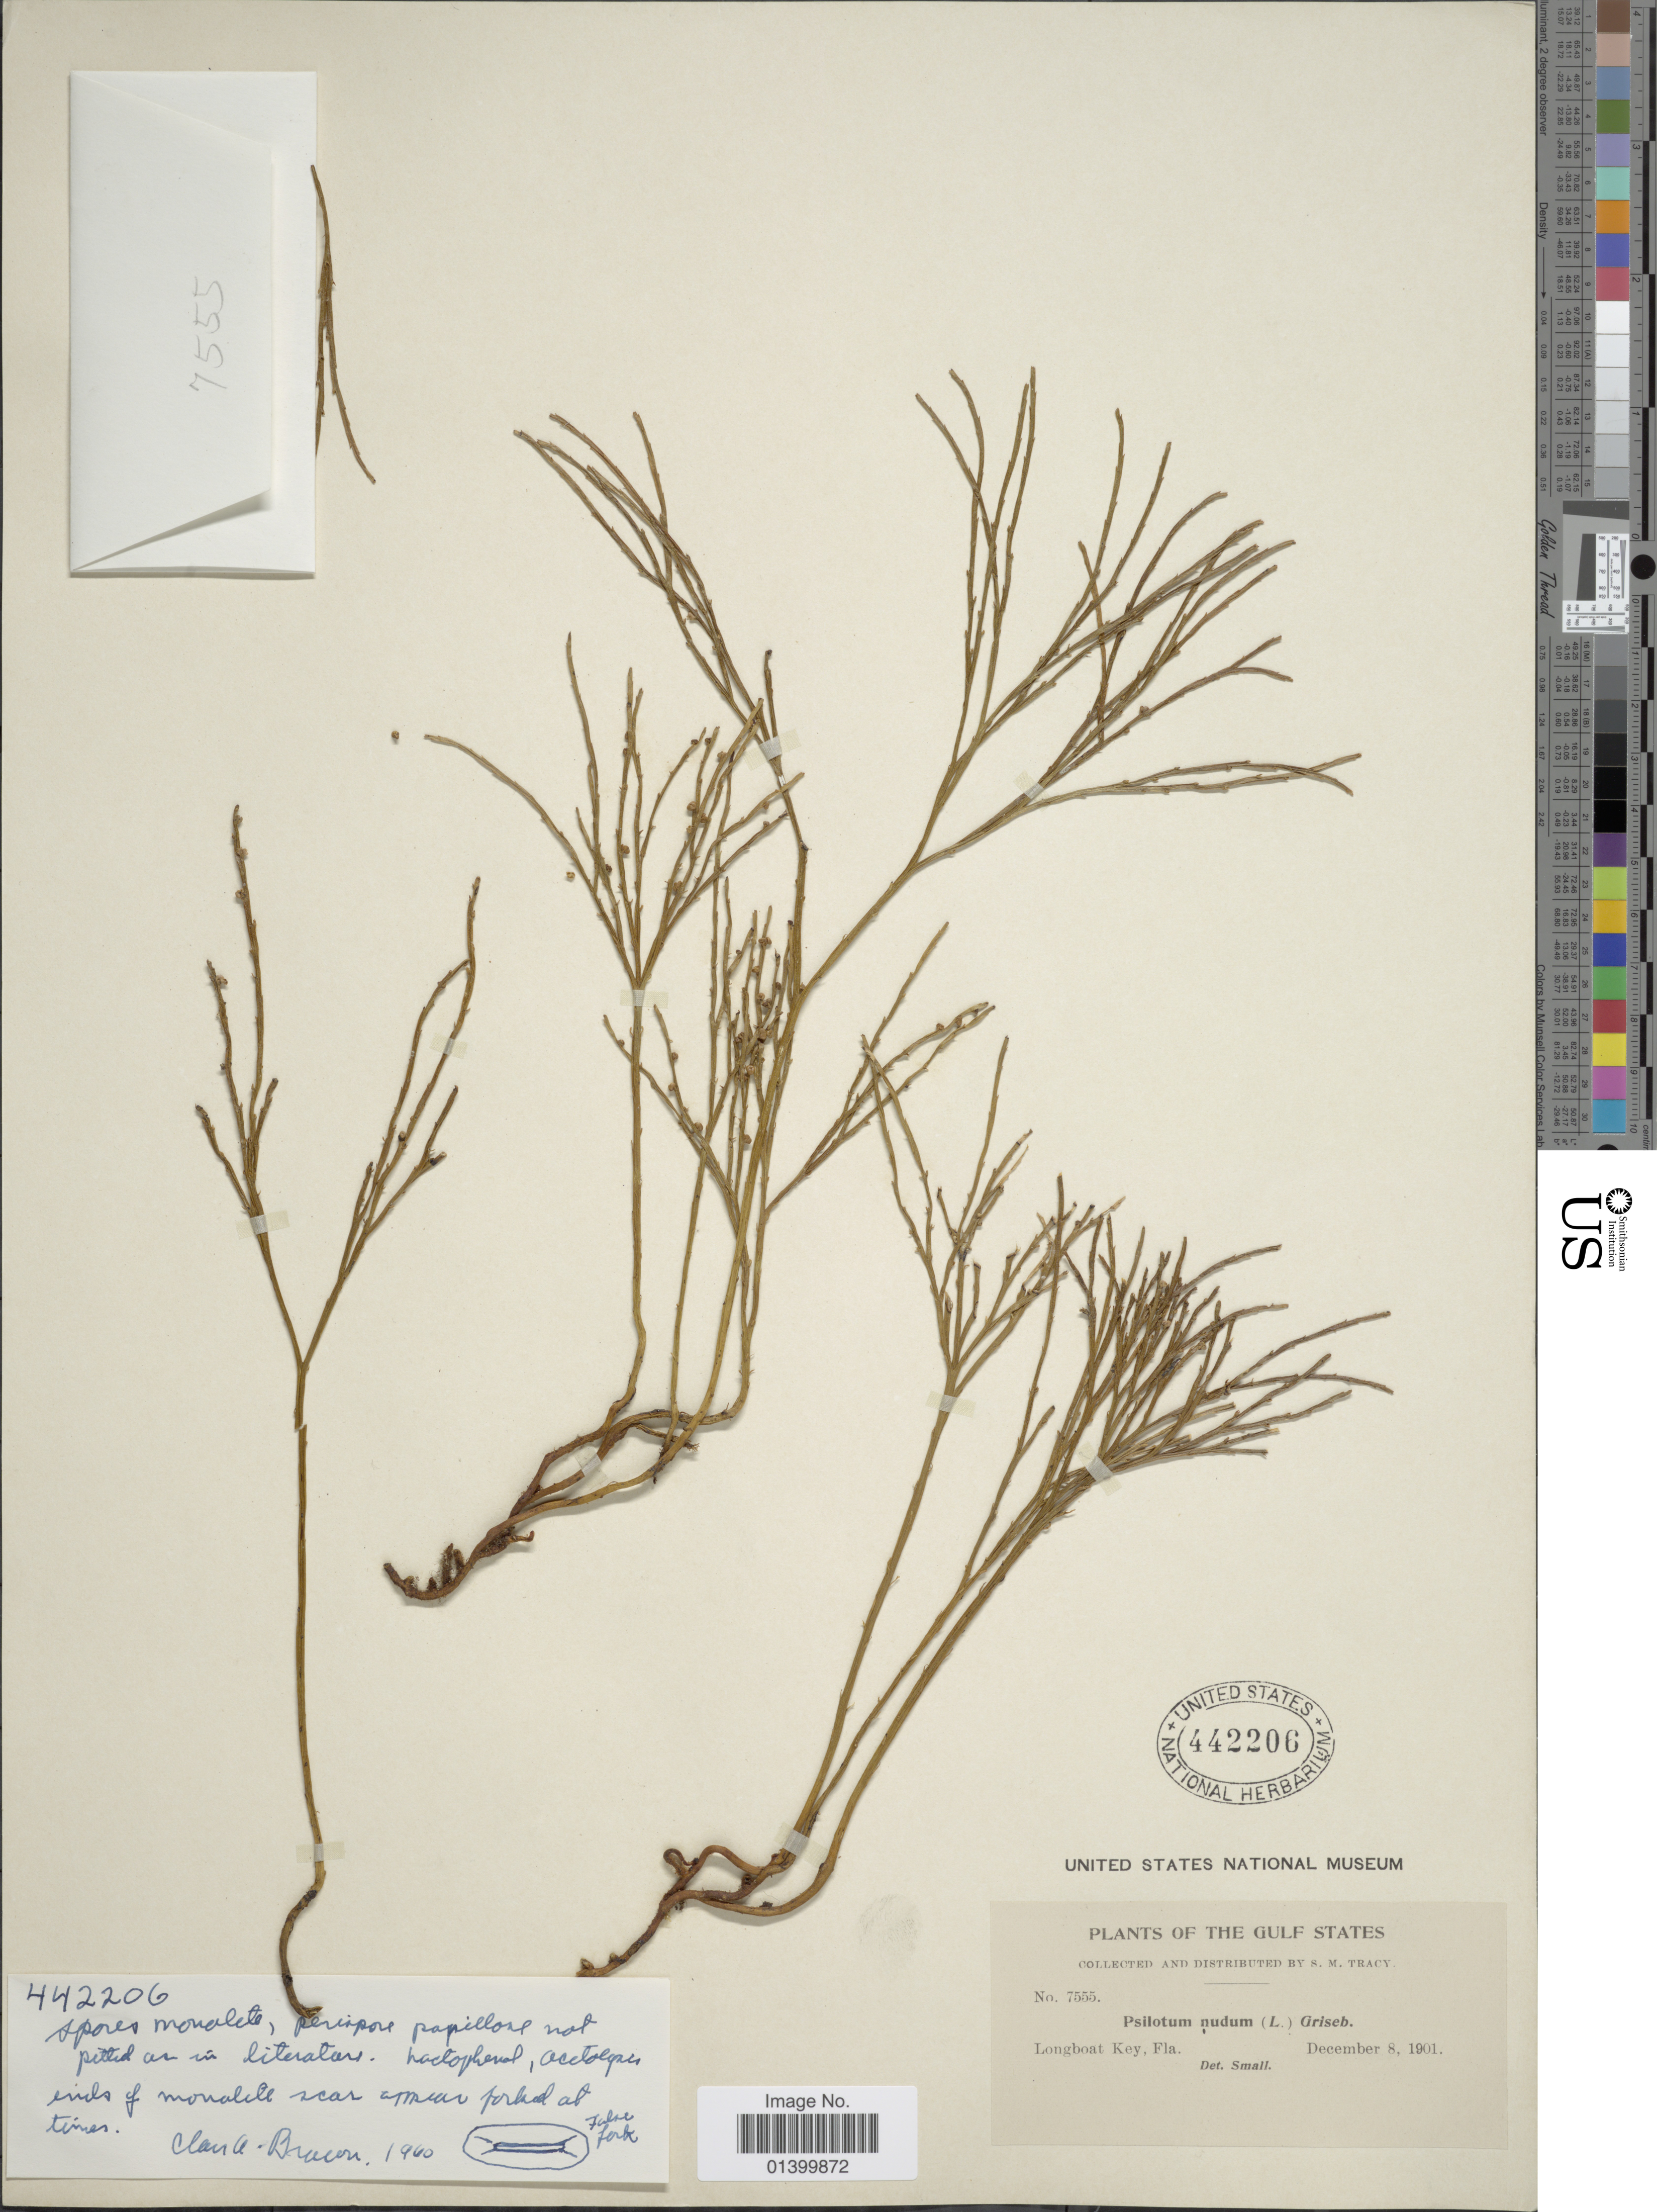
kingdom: Plantae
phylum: Tracheophyta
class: Polypodiopsida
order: Psilotales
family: Psilotaceae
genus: Psilotum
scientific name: Psilotum nudum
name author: (L.) P. Beauv.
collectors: S. M. Tracy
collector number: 7555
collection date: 1901-12-08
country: United States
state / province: Florida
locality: Gulf States. Longboat Key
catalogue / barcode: US 442206